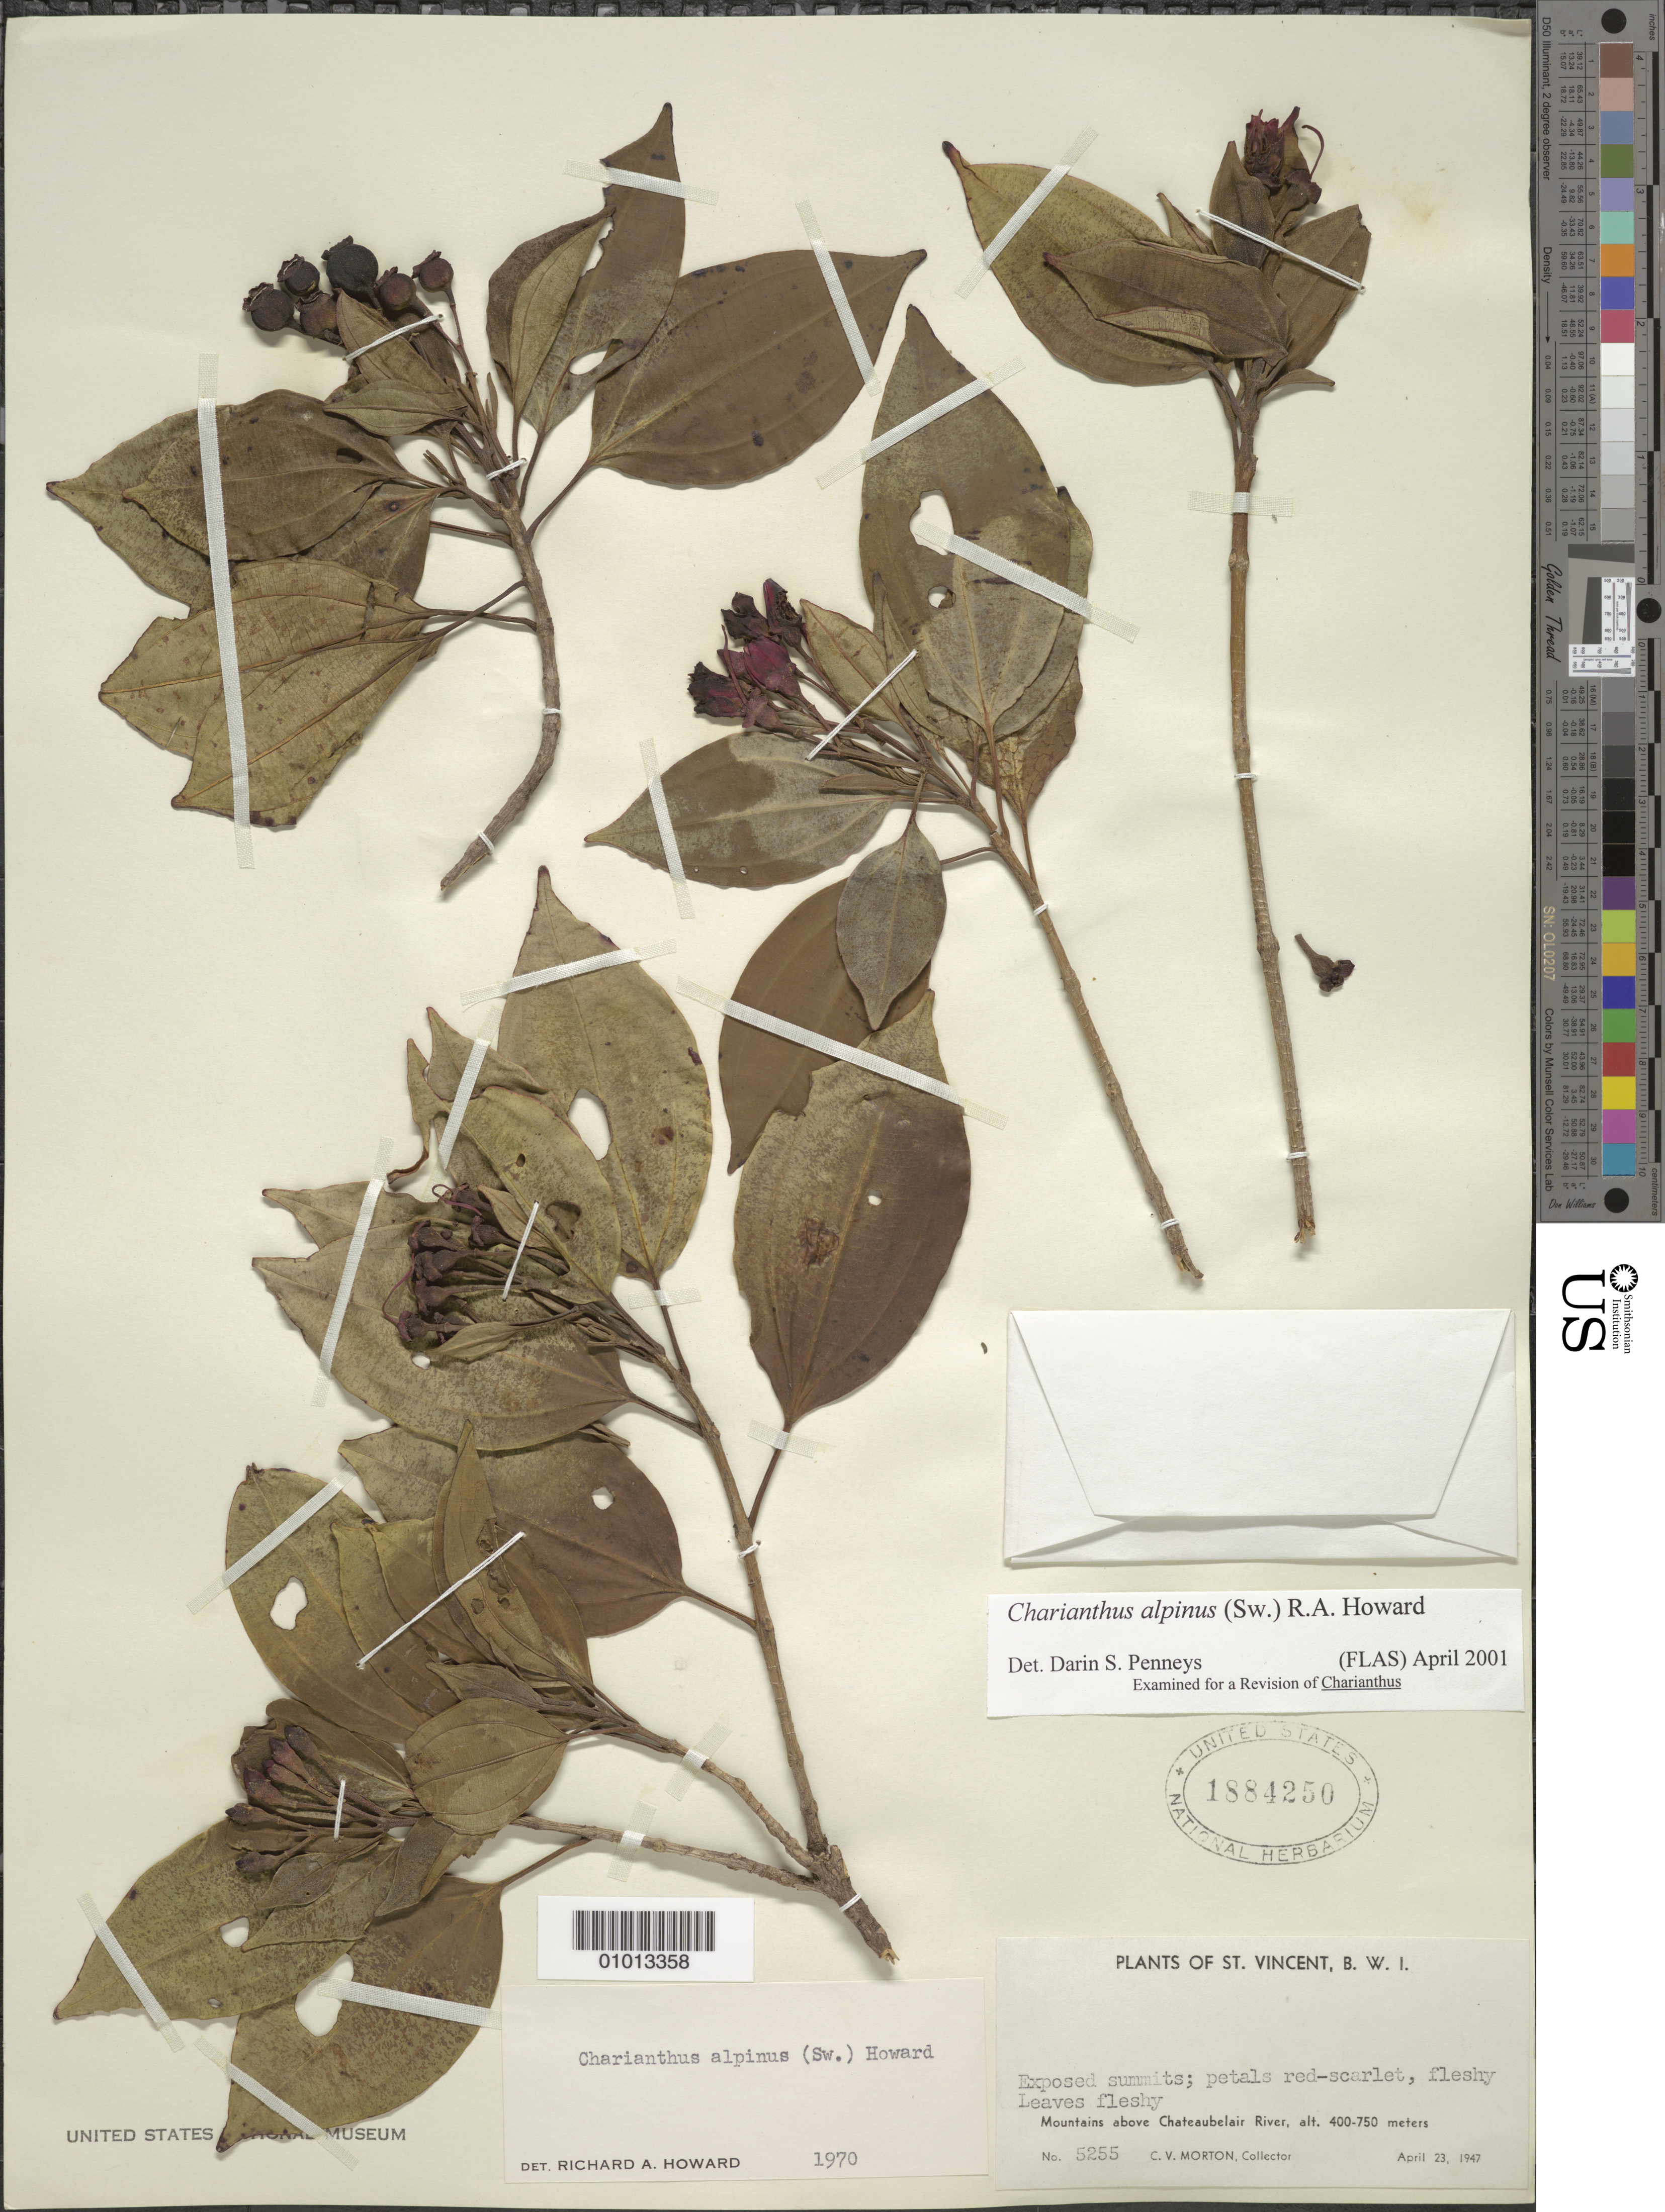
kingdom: Plantae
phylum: Tracheophyta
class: Magnoliopsida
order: Myrtales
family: Melastomataceae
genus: Charianthus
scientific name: Charianthus alpinus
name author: (Sw.) R.A. Howard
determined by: Penneys, D. S.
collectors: C. V. Morton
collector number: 5255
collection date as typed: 23 Apr 1947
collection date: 1947-04-23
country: St. Vincent - Grenadines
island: St. Vincent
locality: Mountains above Chateaubelair River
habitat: Exposed summits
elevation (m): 400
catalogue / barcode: US 1884250